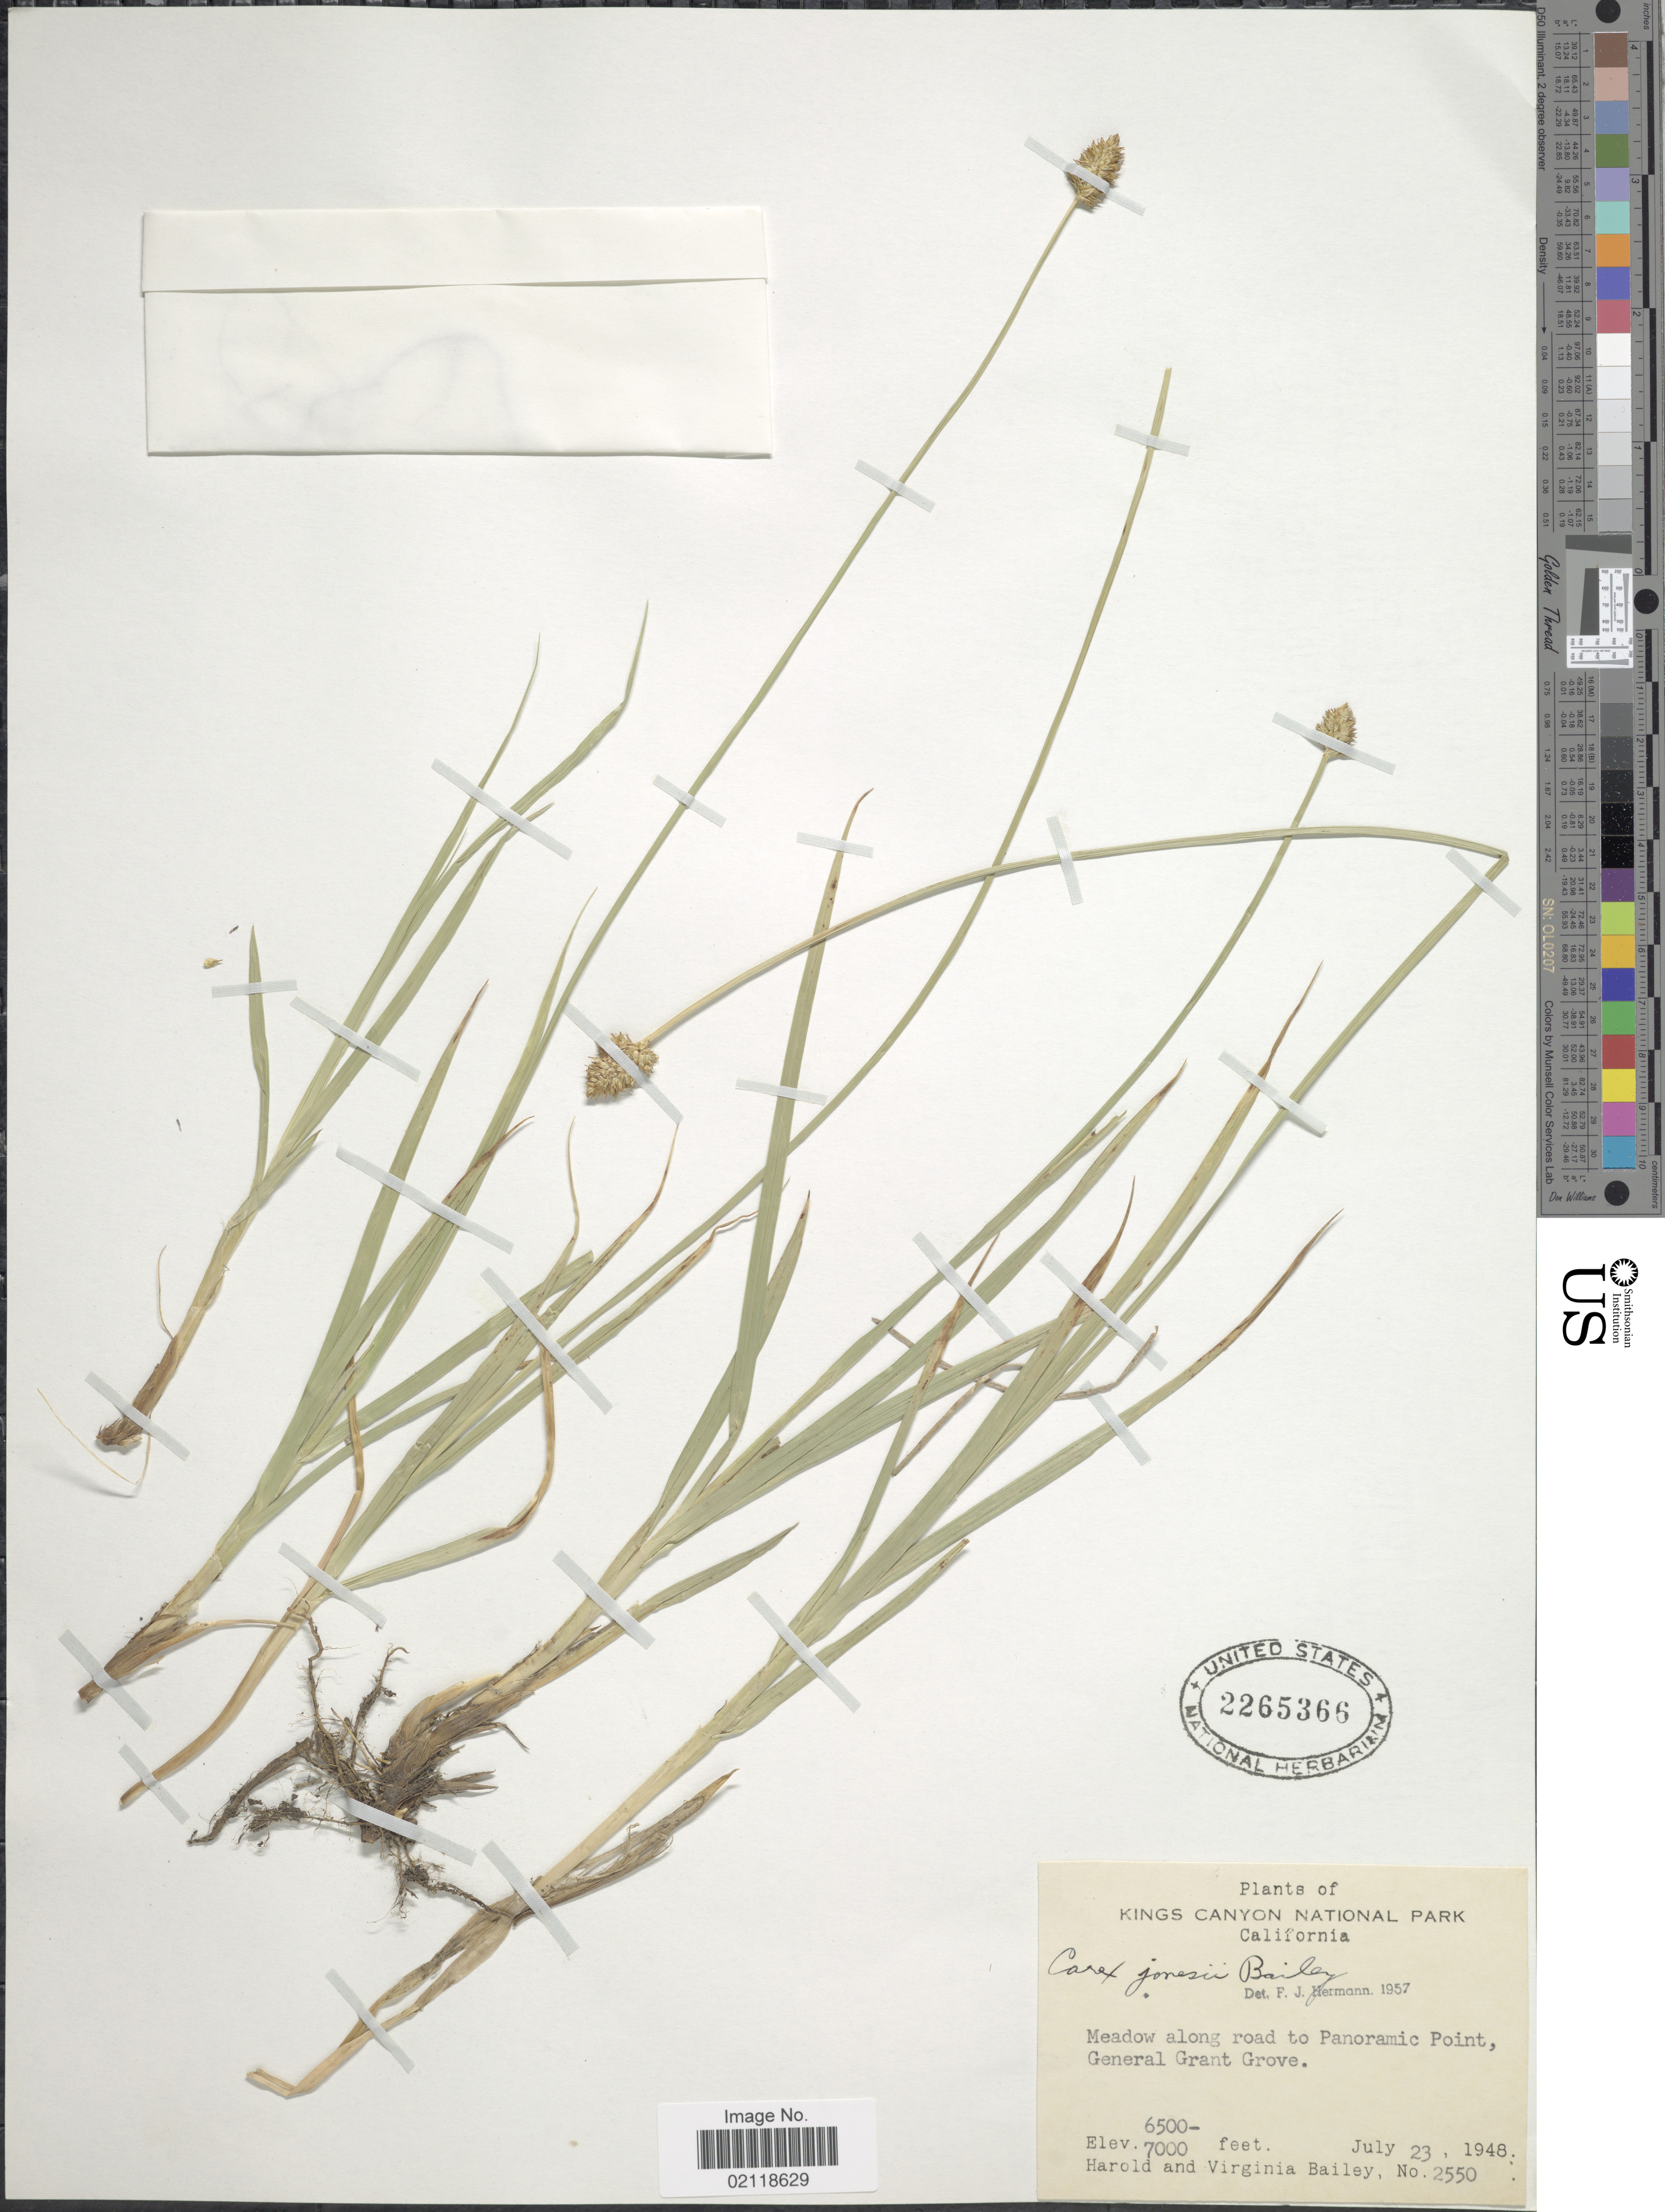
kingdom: Plantae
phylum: Tracheophyta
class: Liliopsida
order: Poales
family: Cyperaceae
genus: Carex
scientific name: Carex jonesii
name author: L.H. Bailey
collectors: H. Bailey & V. L. Bailey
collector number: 2550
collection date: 1948-07-23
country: United States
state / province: California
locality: Kings Canyon National Park, Meadow along road to Panoramic Point, General Grant Grove.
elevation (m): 1981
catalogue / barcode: US 2265366